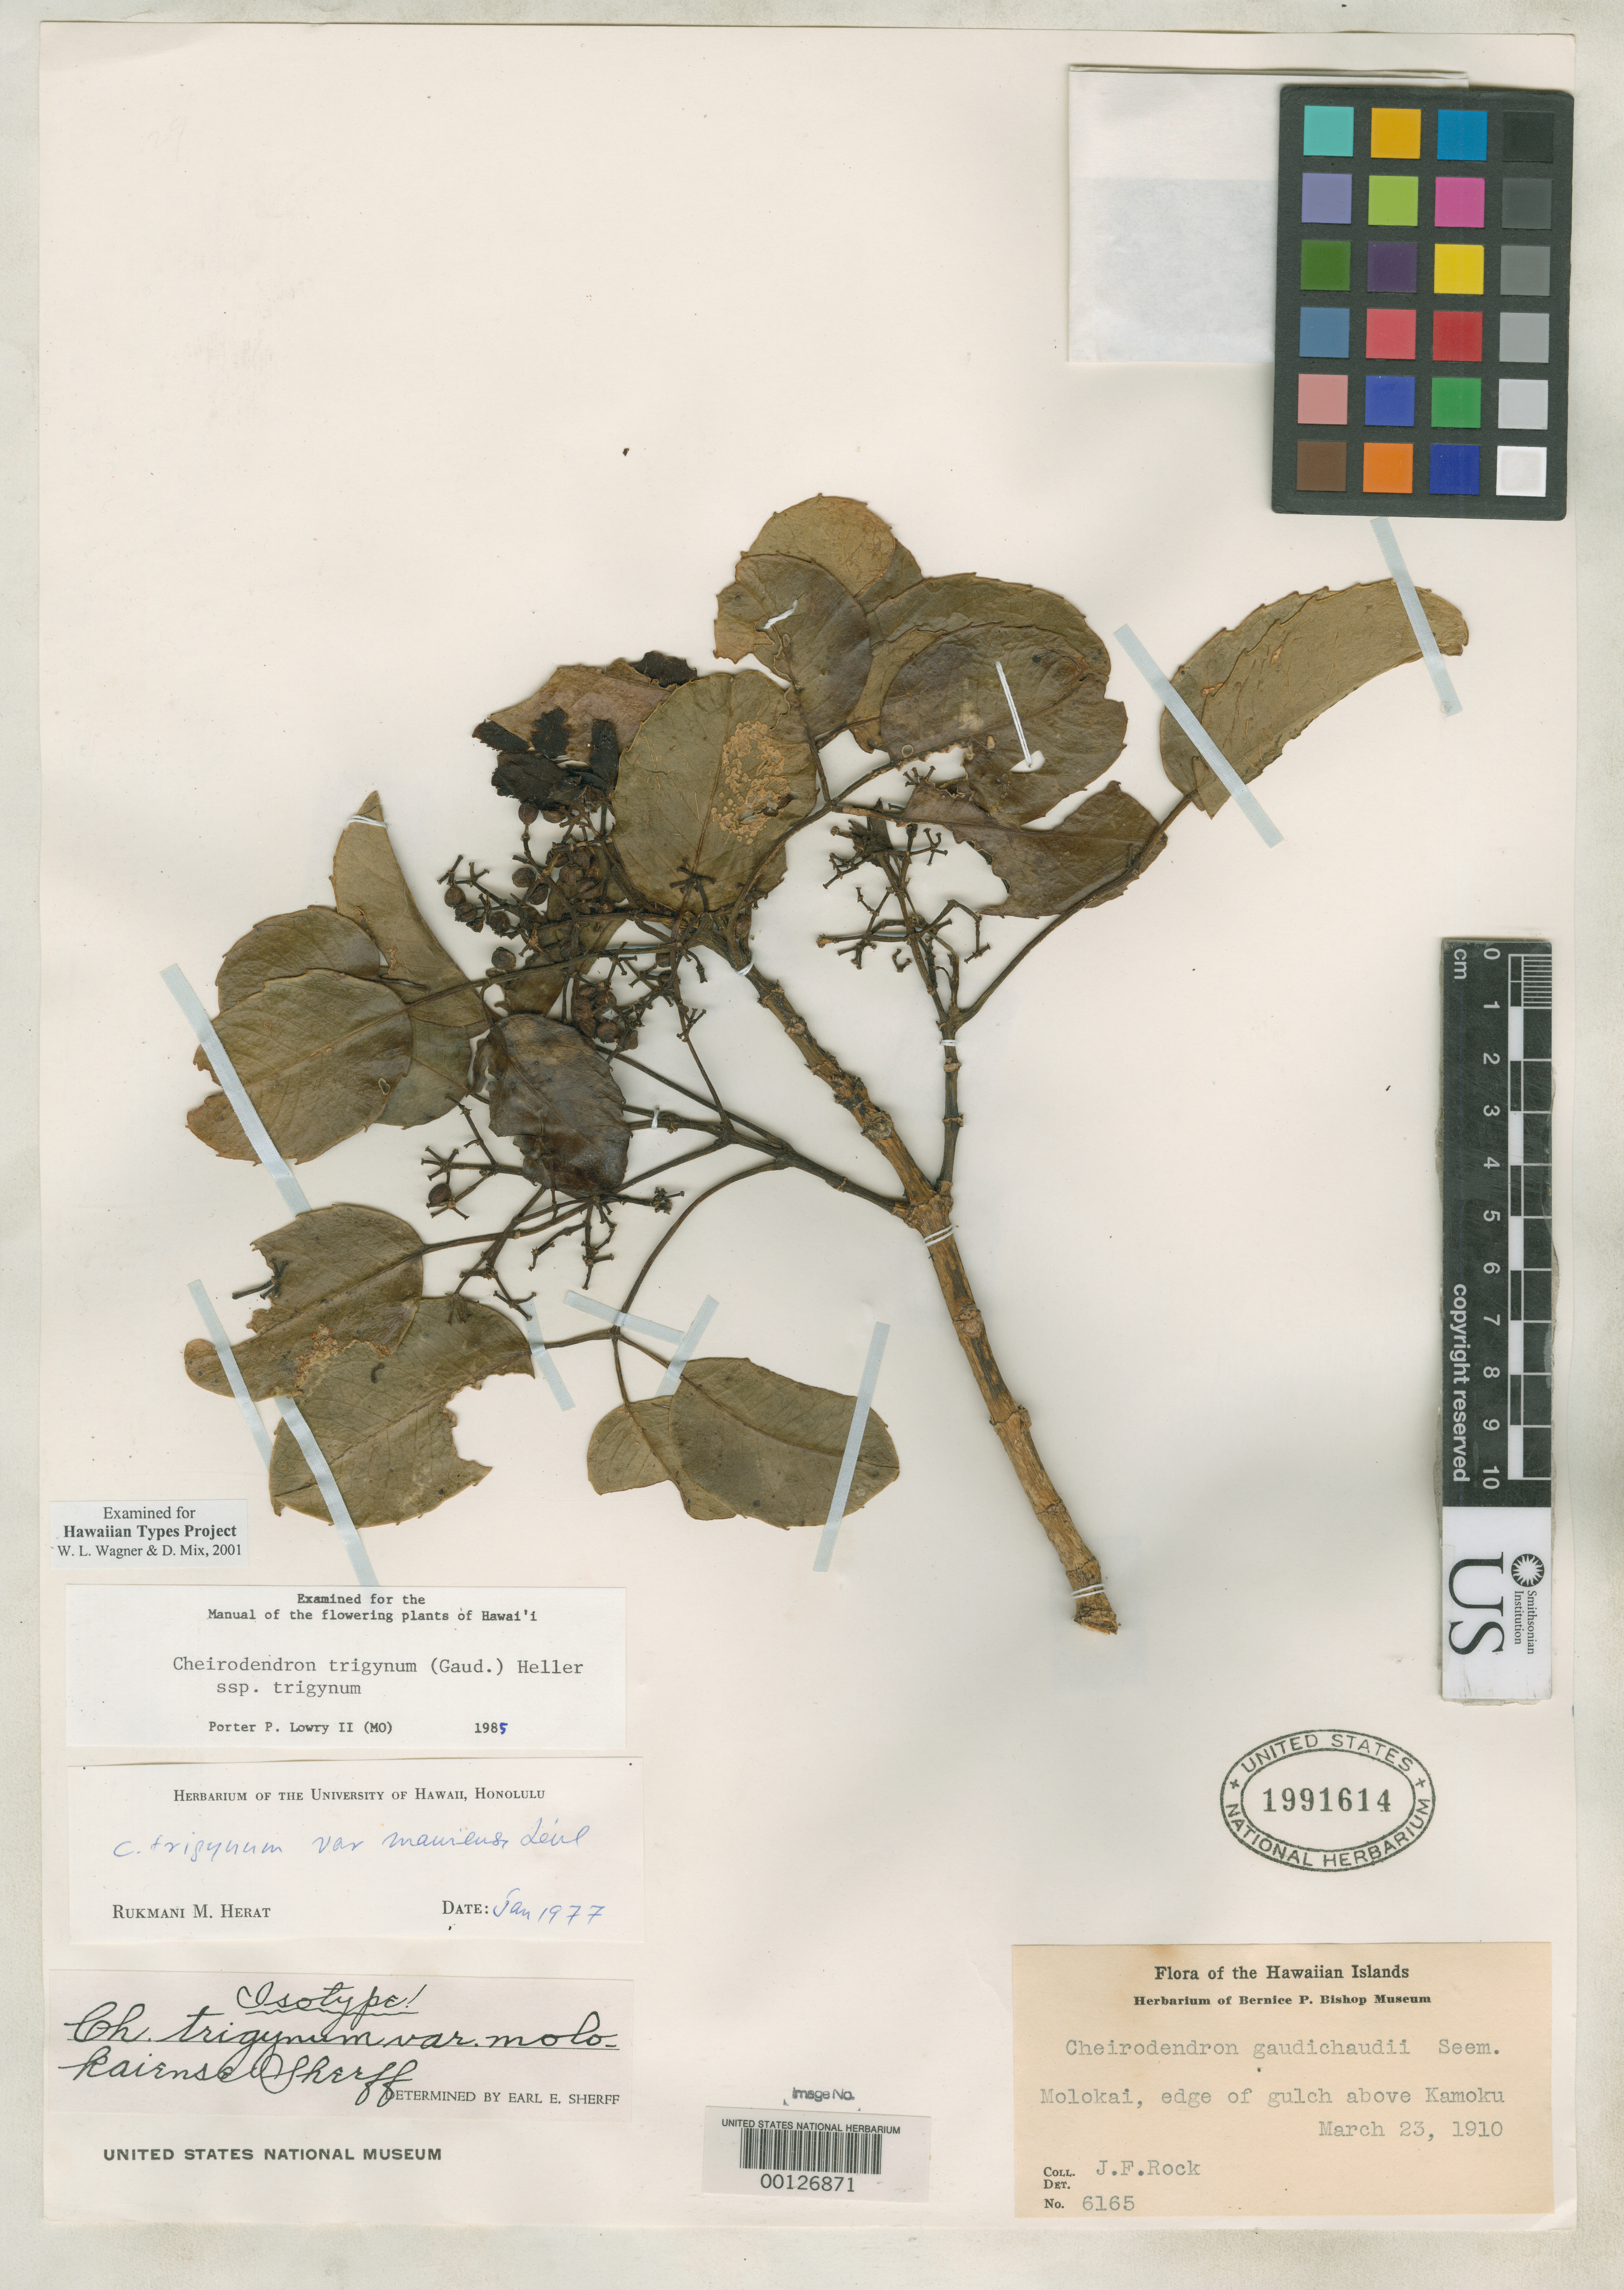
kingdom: Plantae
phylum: Tracheophyta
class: Magnoliopsida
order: Apiales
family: Araliaceae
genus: Cheirodendron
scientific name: Cheirodendron trigynum var. molokaiense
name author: Sherff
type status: Isotype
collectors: J. F. Rock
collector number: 6165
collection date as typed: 23 Mar 1910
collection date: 1910-03-23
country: United States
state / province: Hawaii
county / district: Maui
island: Moloka'i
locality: Gulch above Kamoku.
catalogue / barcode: US 1991614